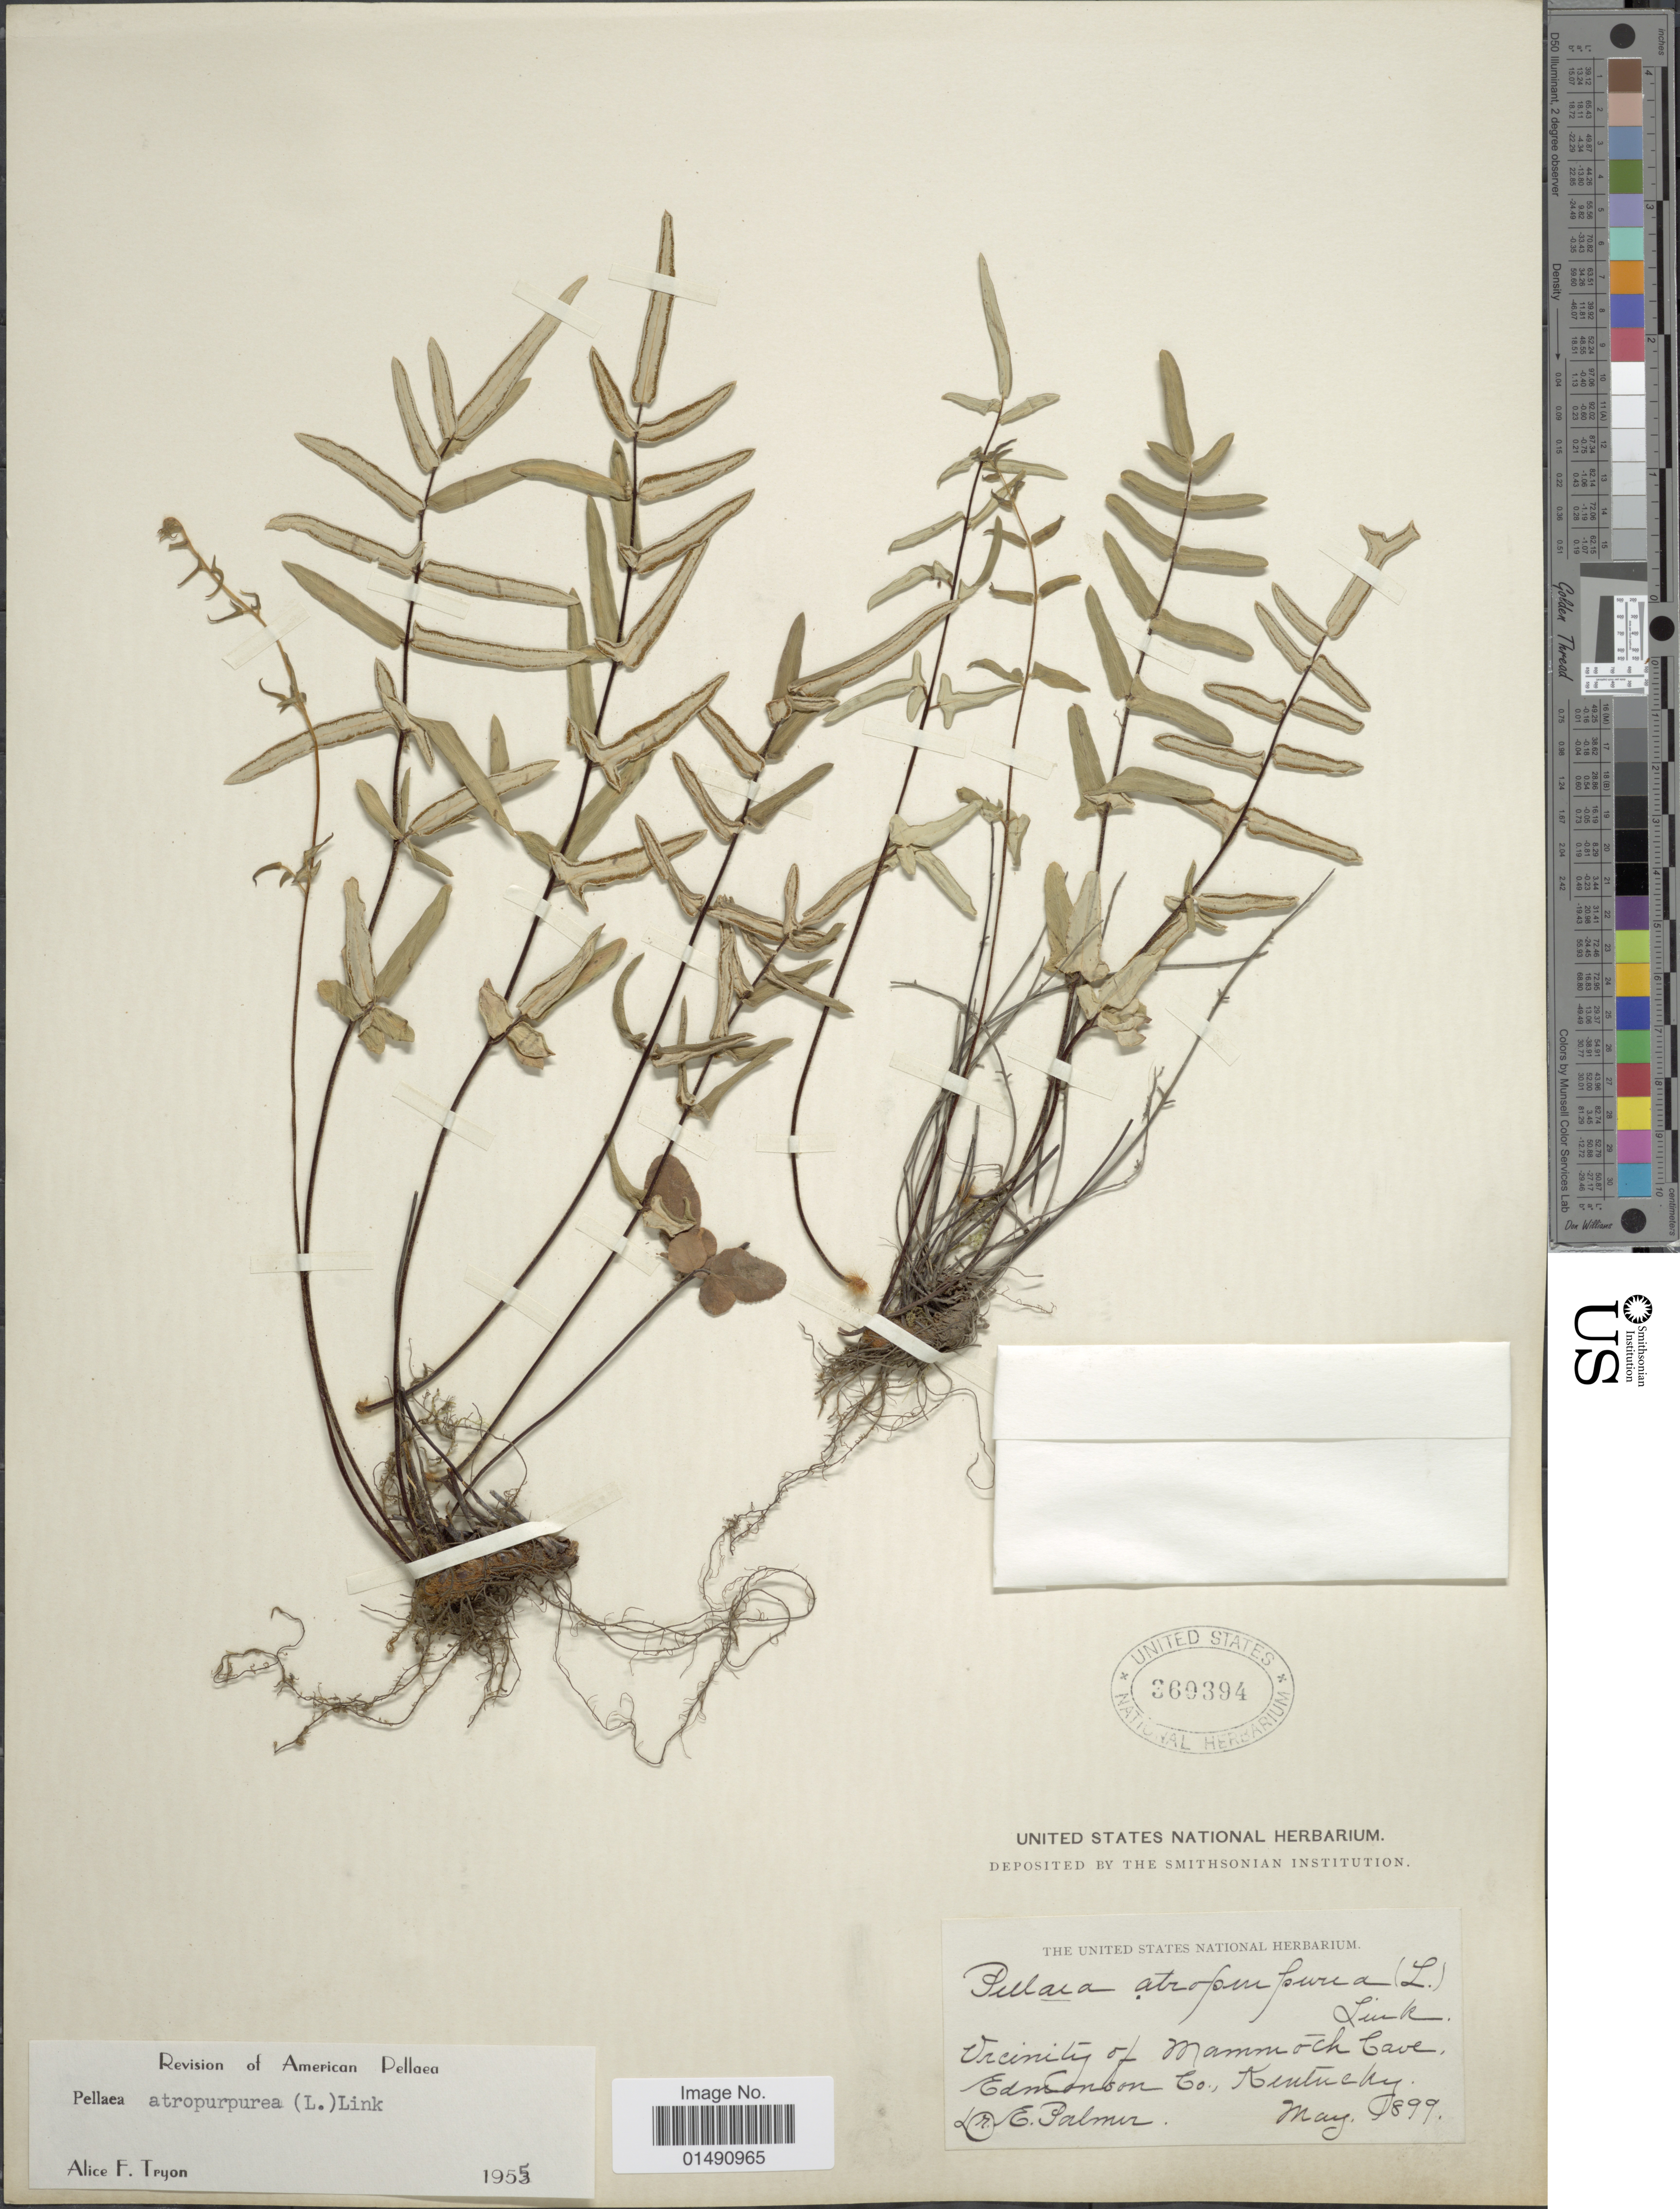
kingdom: Plantae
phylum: Tracheophyta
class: Polypodiopsida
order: Polypodiales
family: Pteridaceae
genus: Pellaea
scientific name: Pellaea atropurpurea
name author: (L.) Link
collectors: E. Palmer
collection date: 1899-05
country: United States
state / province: Kentucky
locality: Vicinity of Mammoth Cave, Edmonson Co.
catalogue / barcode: US 360394